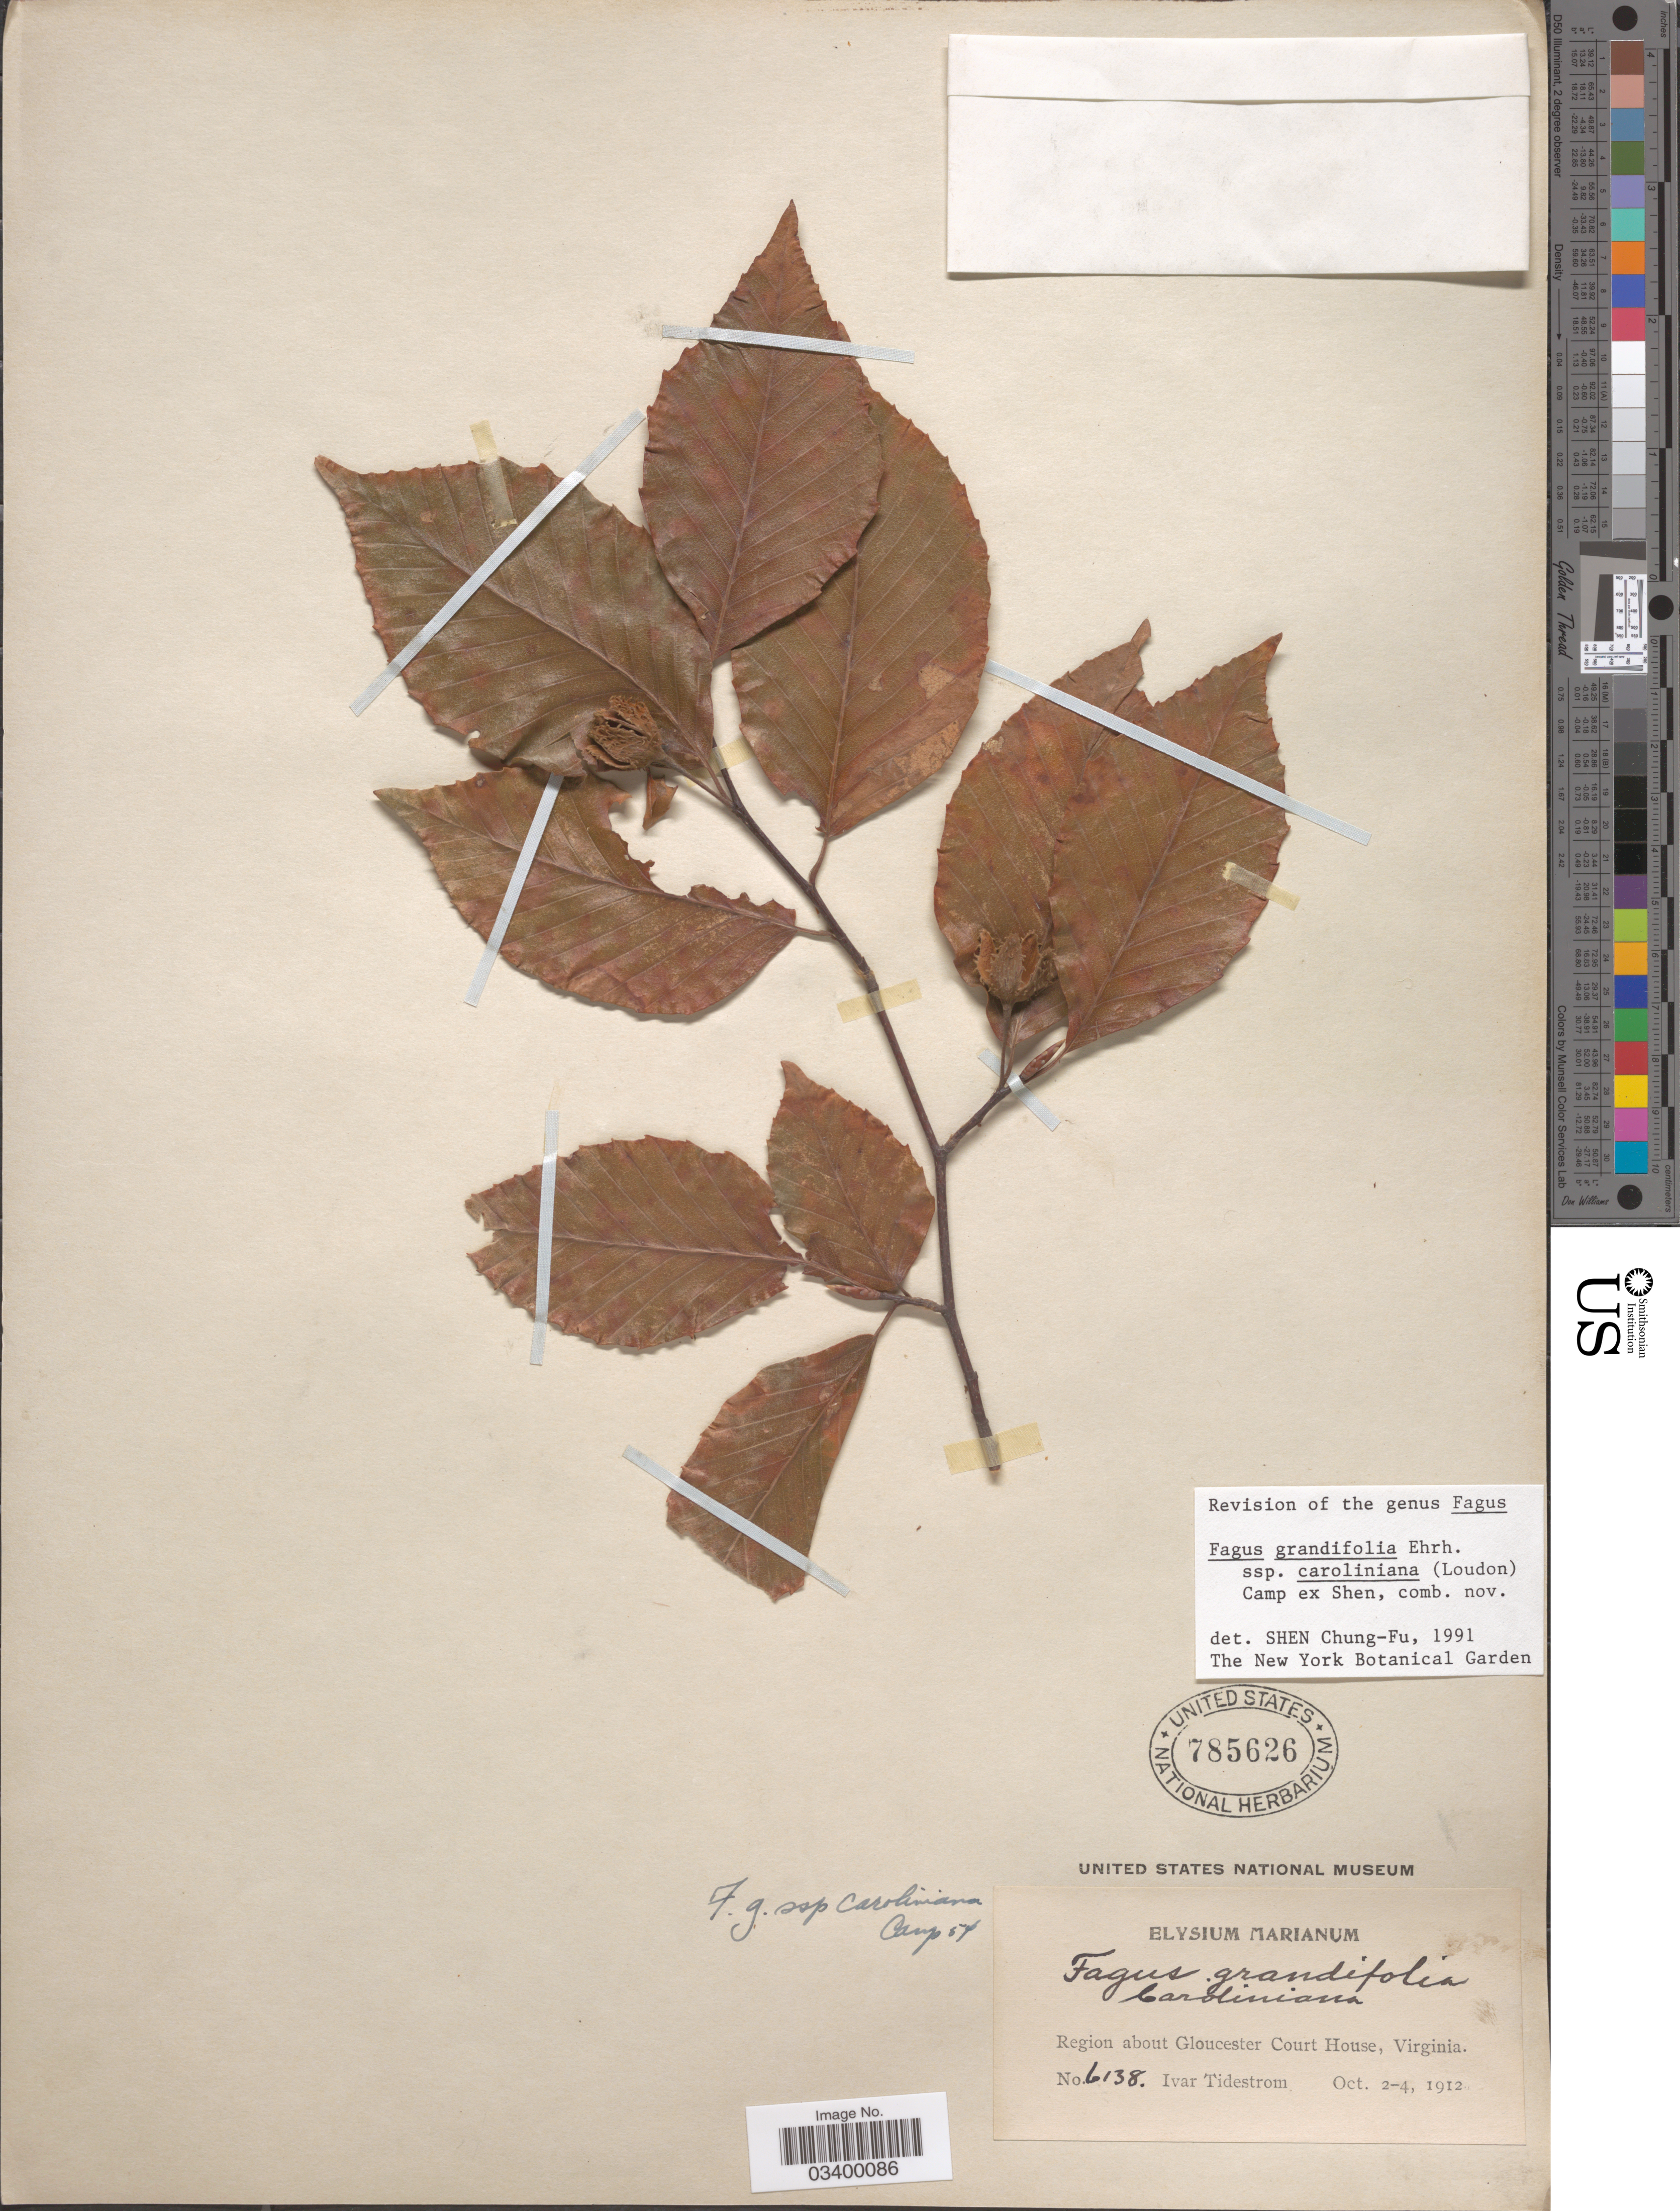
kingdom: Plantae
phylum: Tracheophyta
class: Magnoliopsida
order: Fagales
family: Fagaceae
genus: Fagus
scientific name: Fagus grandifolia subsp. caroliniana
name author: (Loudon) Fernald & Rehder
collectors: I. F. Tidestrom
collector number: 6138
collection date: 1912-10-02/1912-10-04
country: United States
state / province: Virginia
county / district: Gloucester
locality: Region about Gloucester Court House.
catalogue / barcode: US 785626